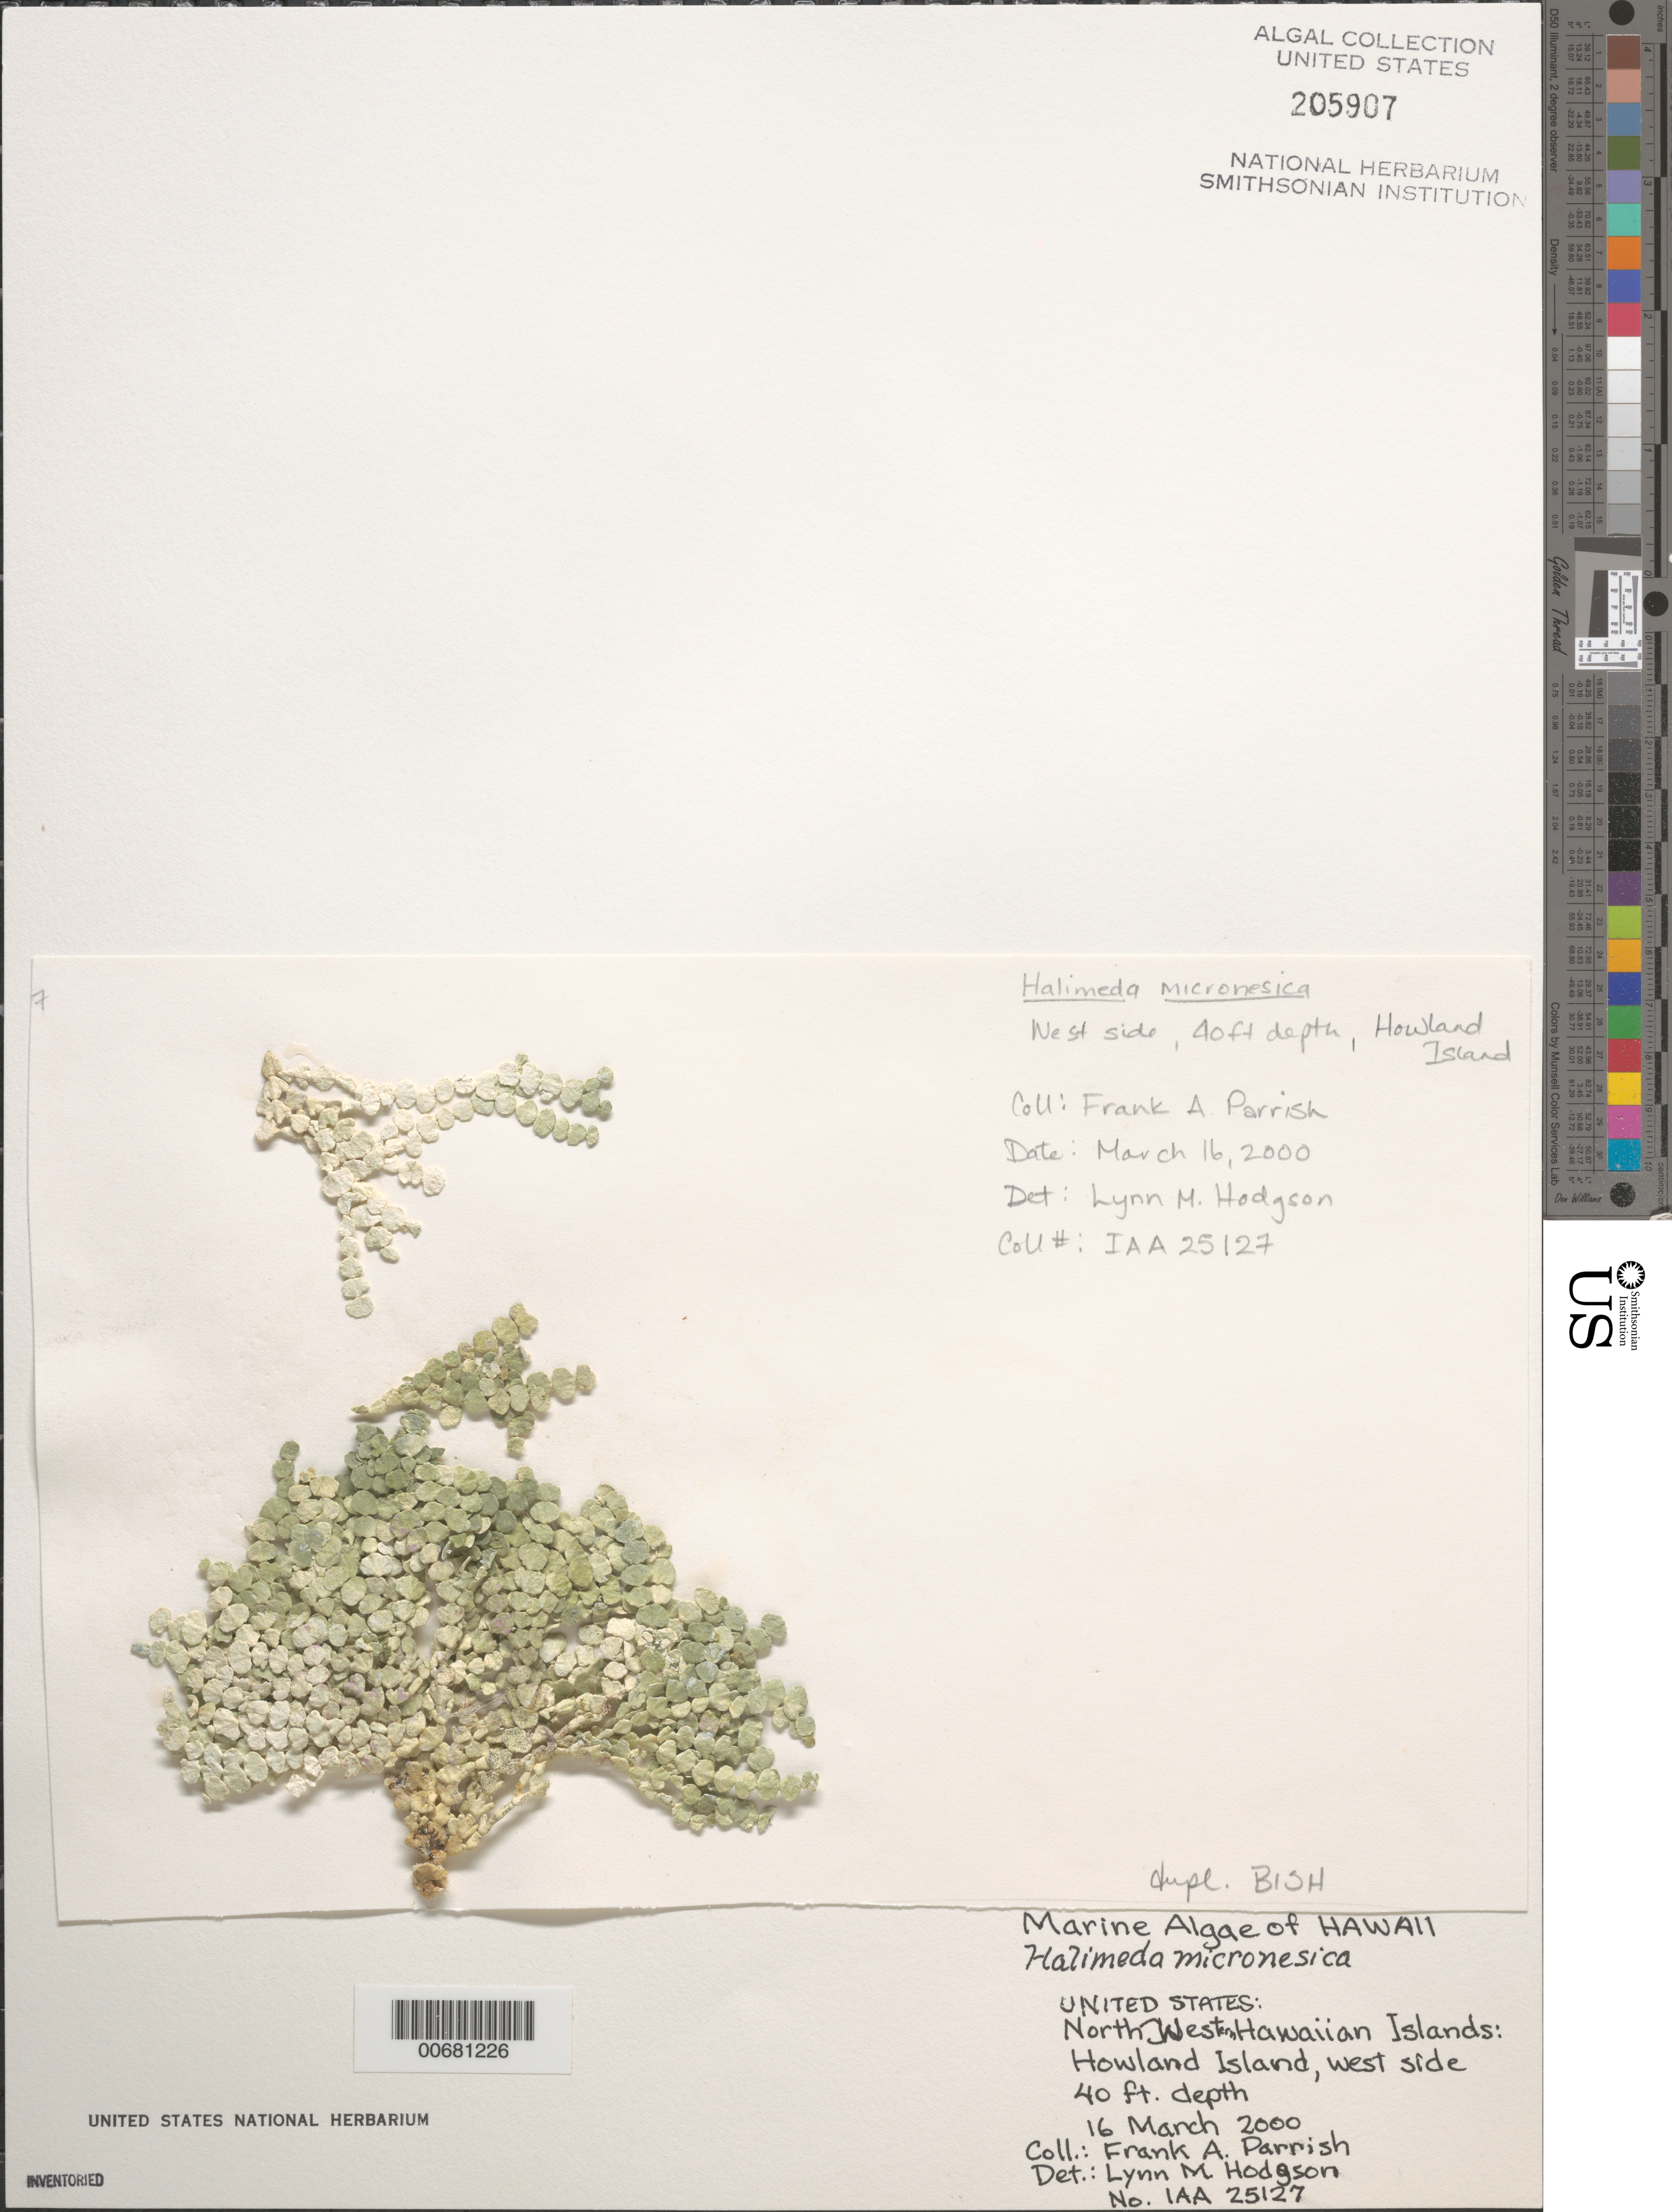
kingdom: Plantae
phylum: Chlorophyta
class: Ulvophyceae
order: Bryopsidales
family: Halimedaceae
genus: Halimeda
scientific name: Halimeda micronesica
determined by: Hodgson, L. M.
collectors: F. Parrish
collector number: IAA 25127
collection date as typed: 16 Mar 2000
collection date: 2000-03-16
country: U.S. Administered Pacific Islands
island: Howland Island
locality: West side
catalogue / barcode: US 205907